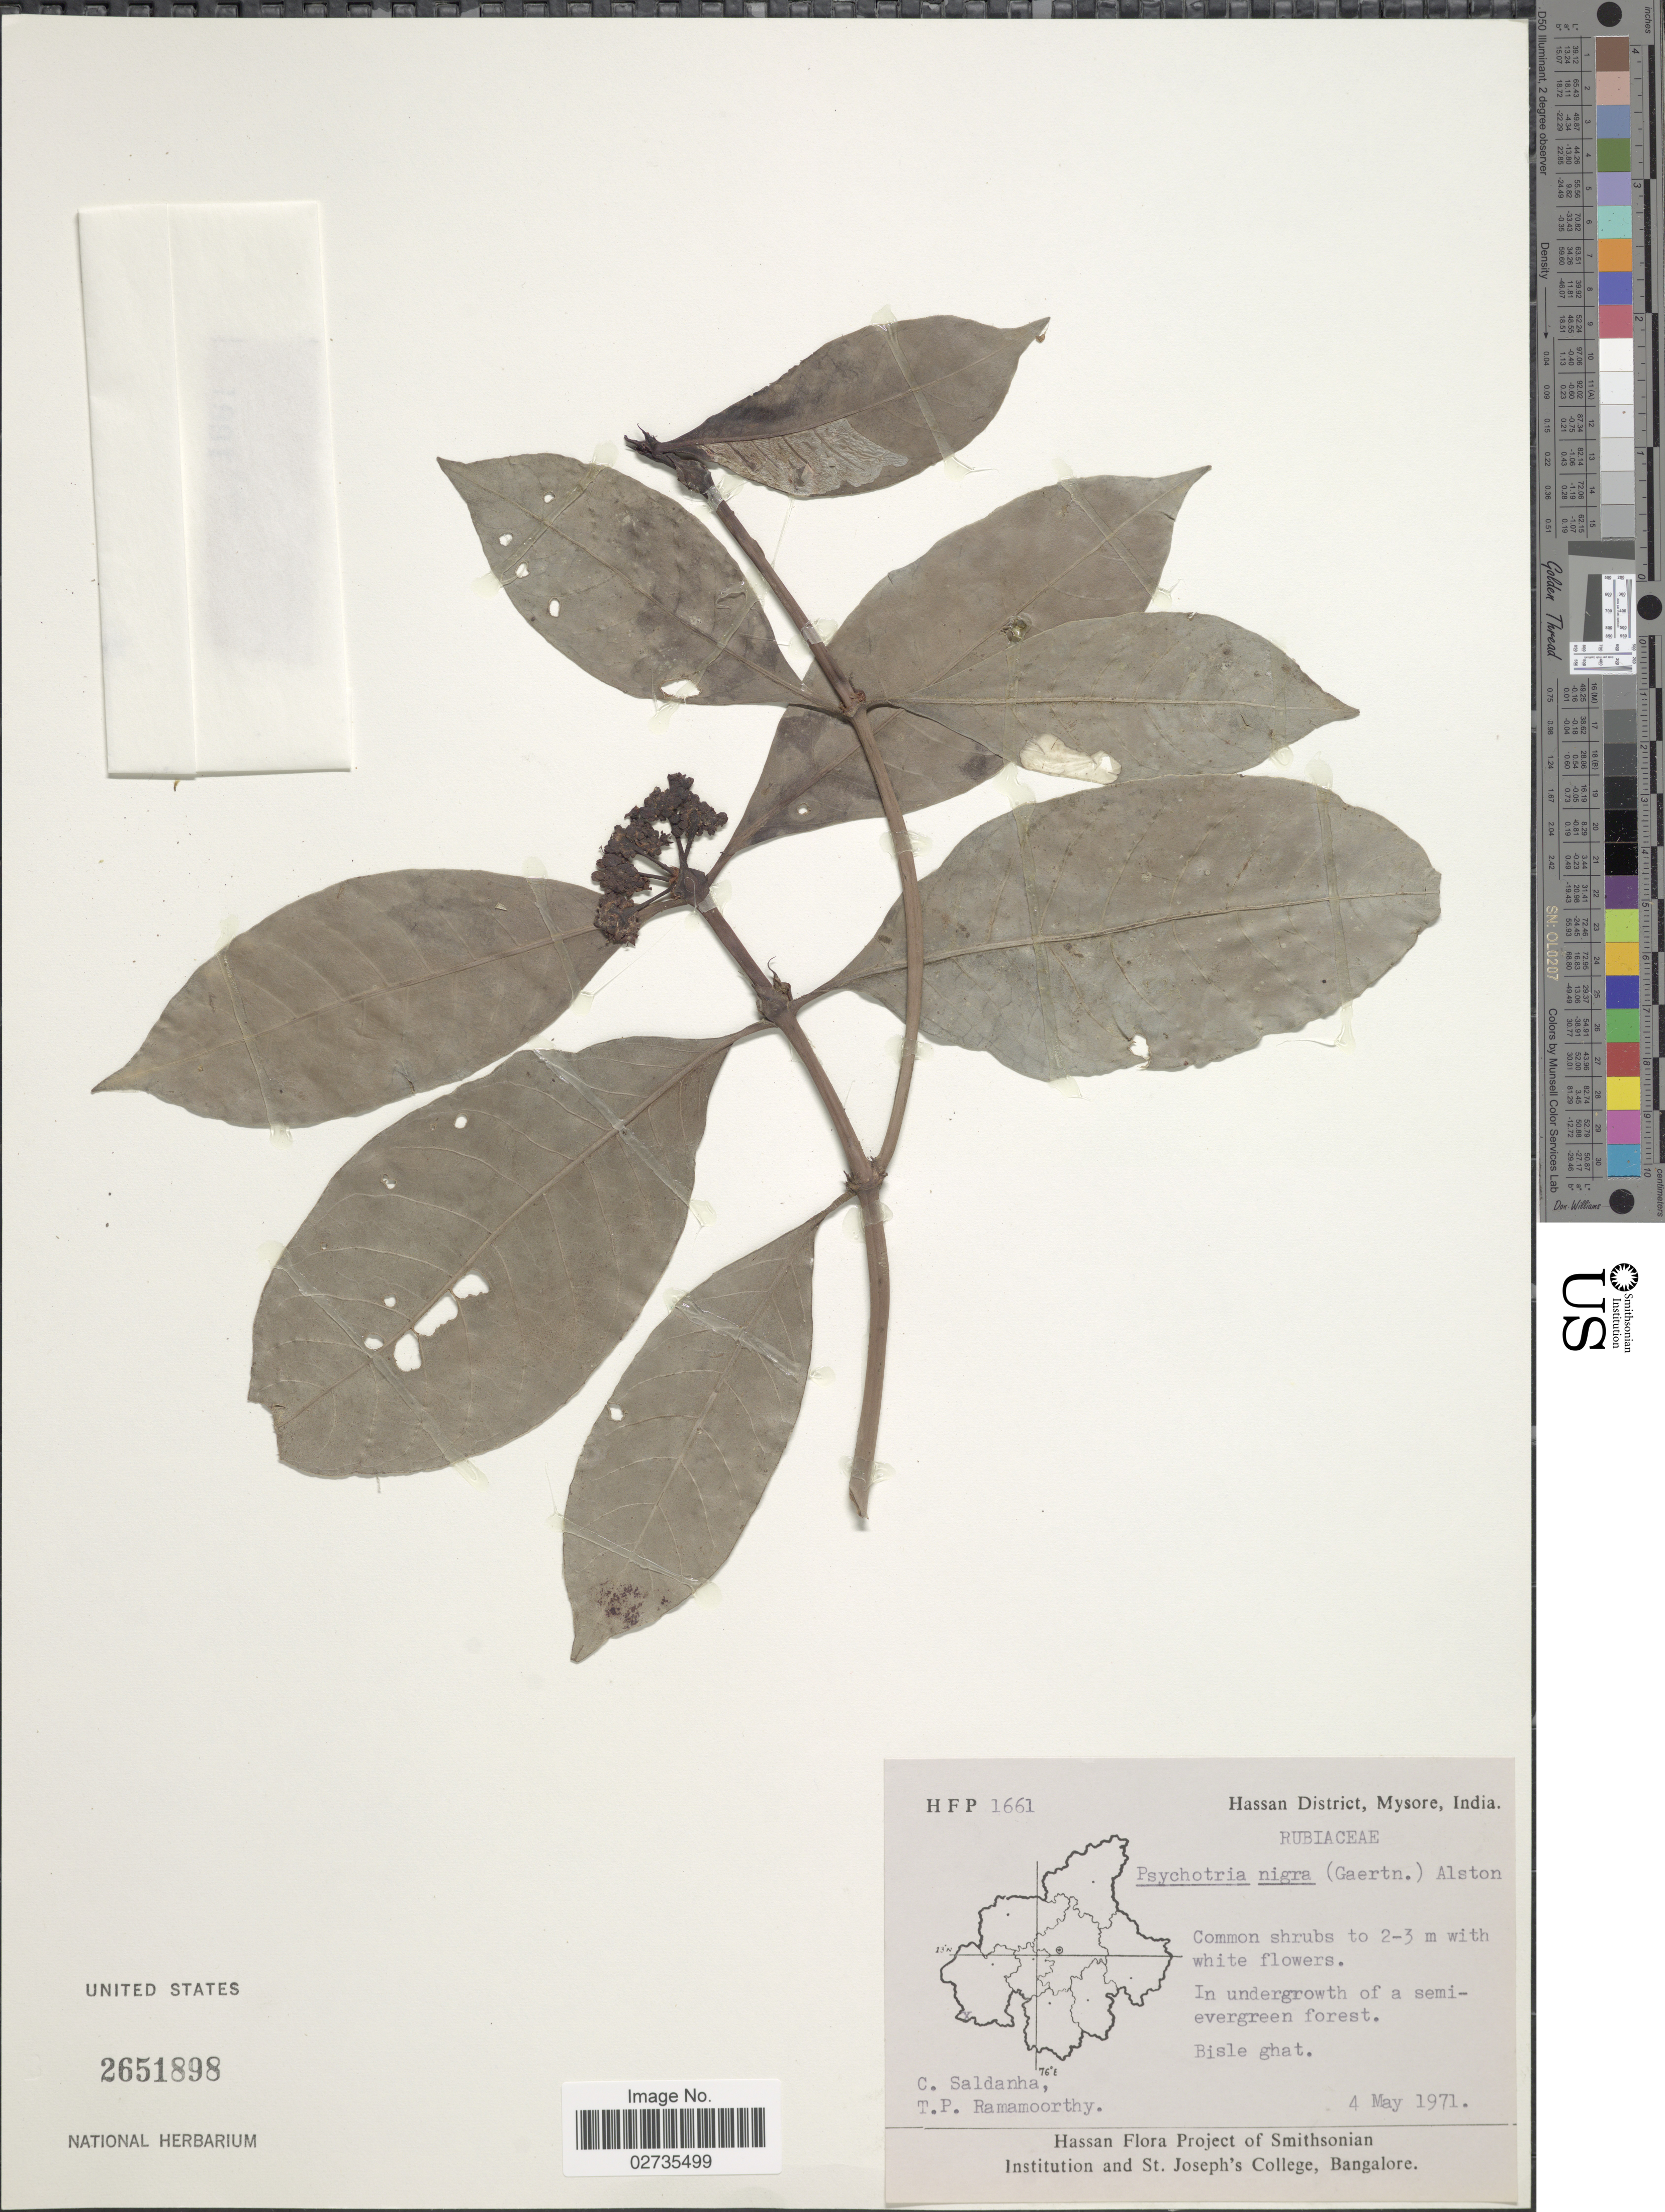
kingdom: Plantae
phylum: Tracheophyta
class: Magnoliopsida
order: Gentianales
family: Rubiaceae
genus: Psychotria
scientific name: Psychotria nigra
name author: (Gaertn.) Alston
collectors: C. J. Saldanha & T. P. Ramamoorthy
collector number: HFP 1661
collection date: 1971-05-04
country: India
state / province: Karnataka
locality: Hassan District, Mysore. Bisle ghat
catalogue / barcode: US 2651898